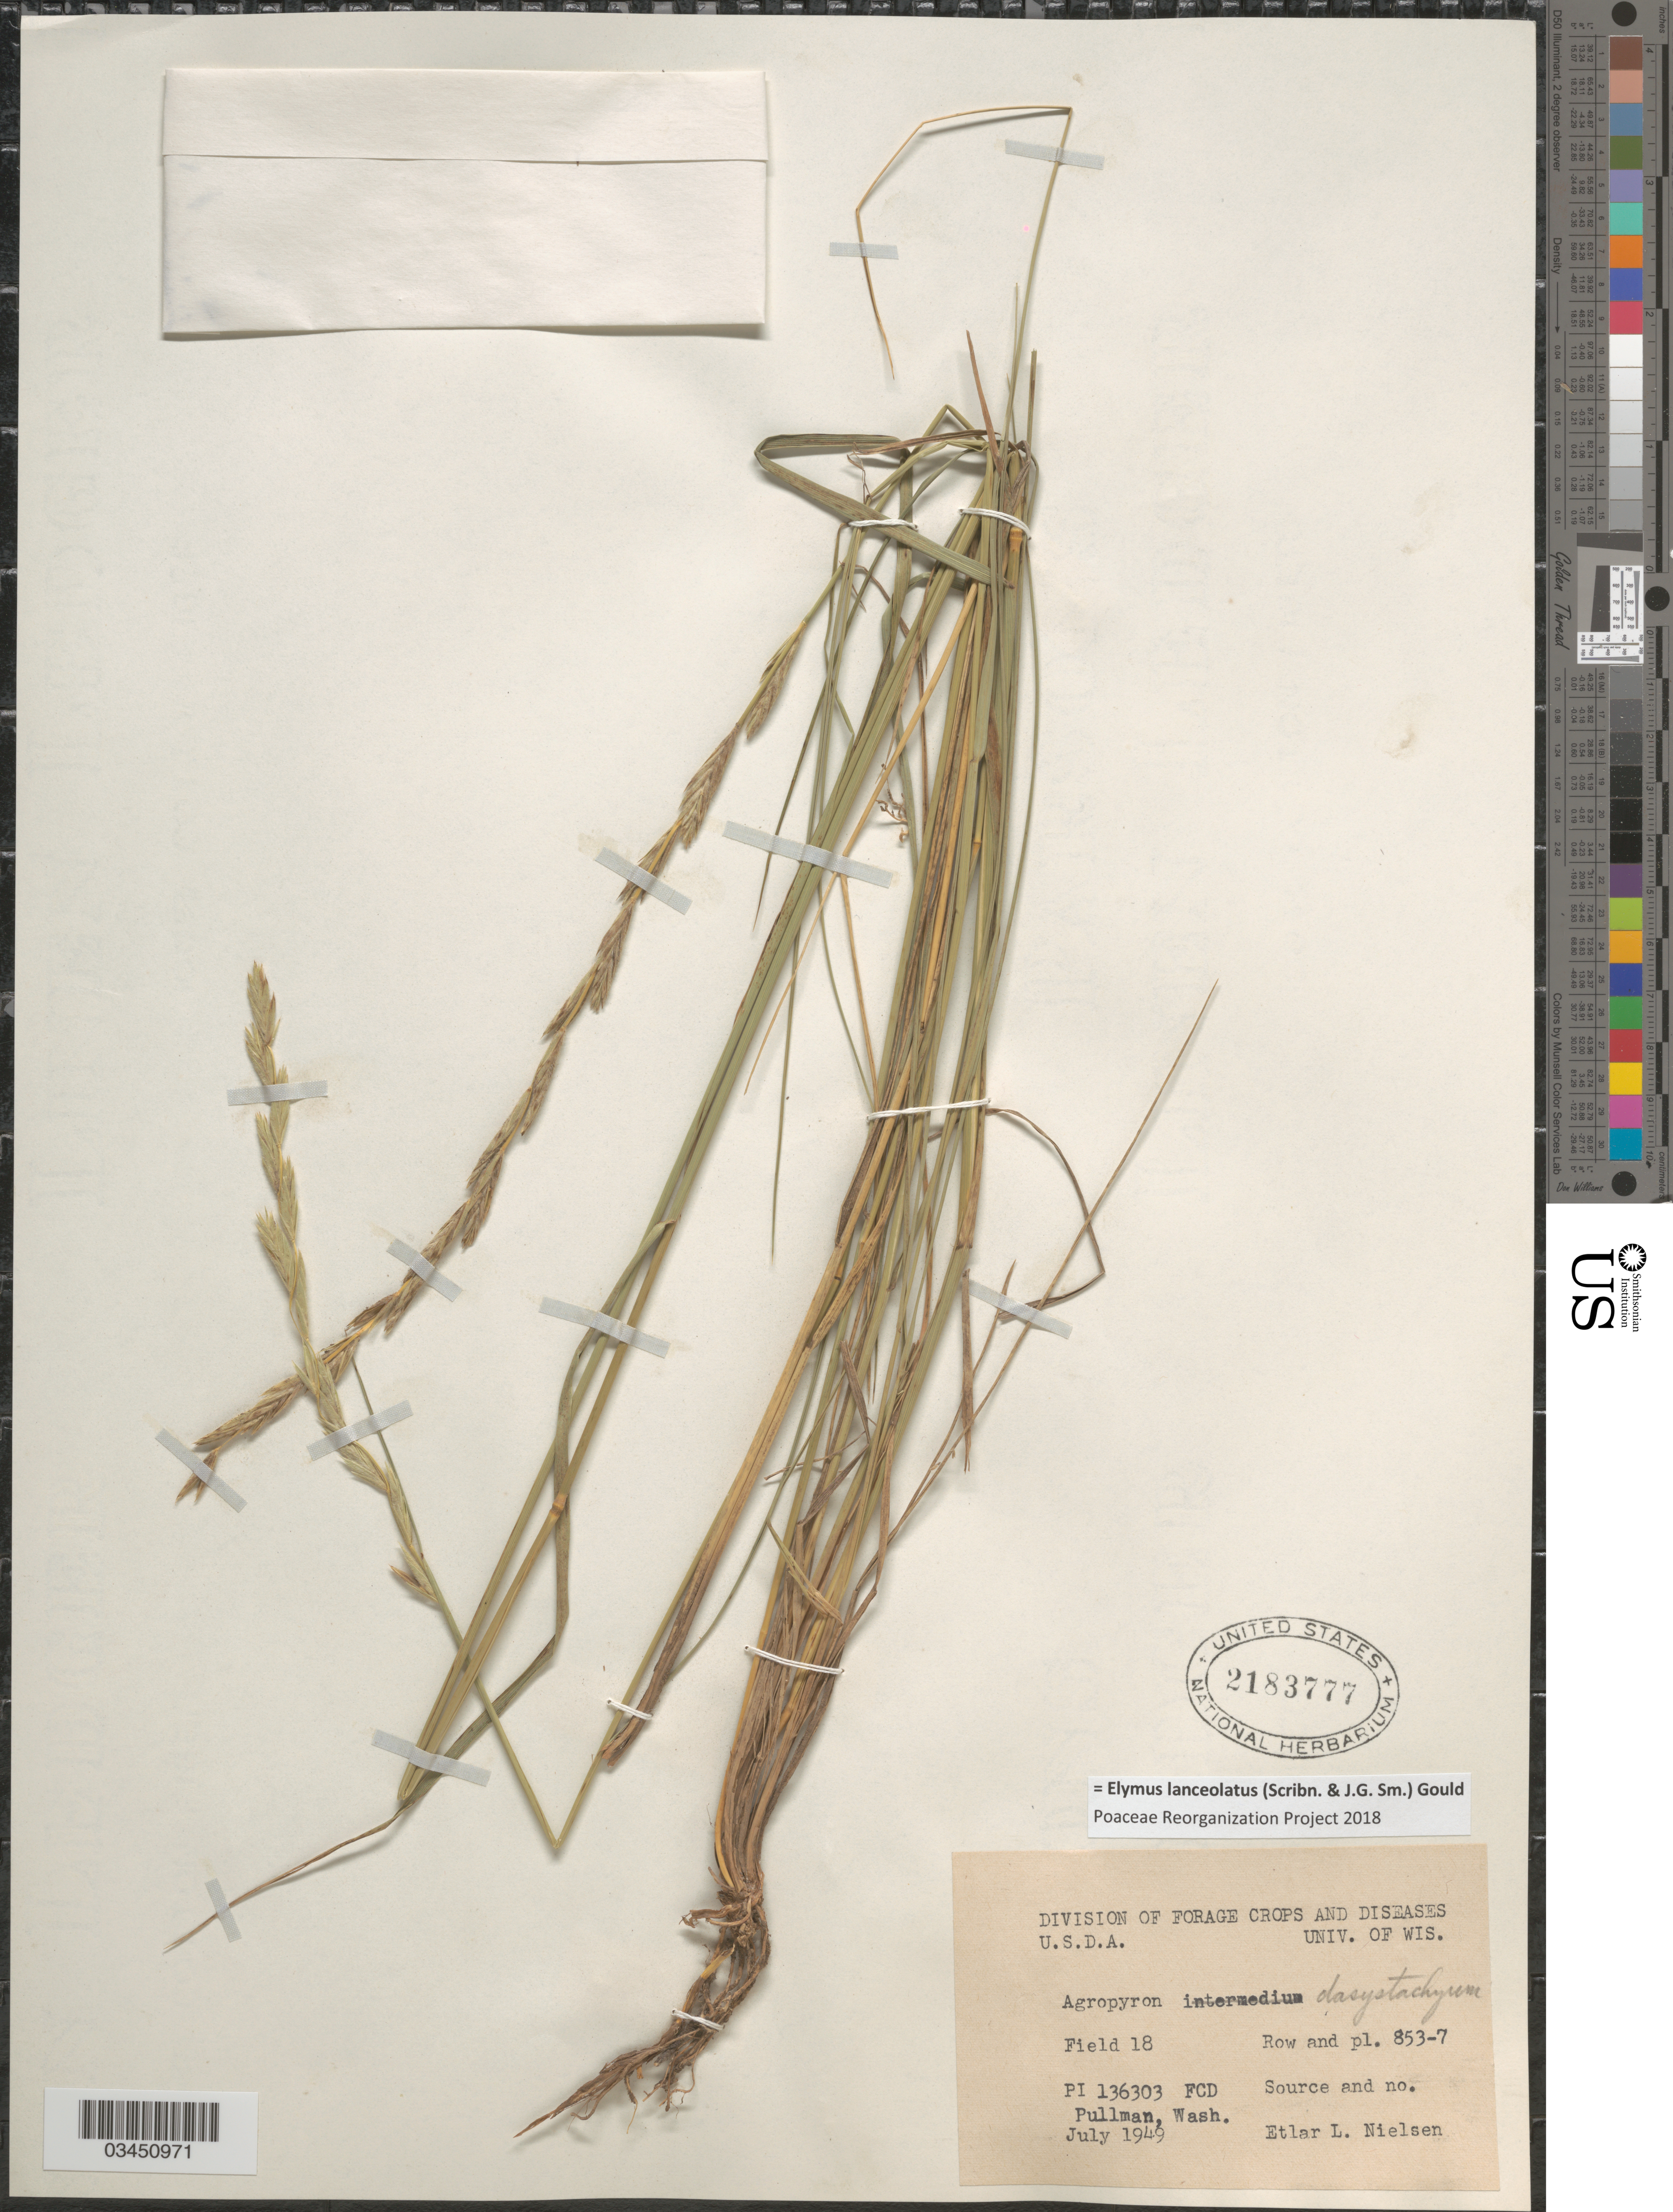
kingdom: Plantae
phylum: Tracheophyta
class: Liliopsida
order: Poales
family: Poaceae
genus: Elymus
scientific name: Elymus lanceolatus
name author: (Scribn. & J.G. Sm.) Gould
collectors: E. L. Nielsen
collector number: PI136303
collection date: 1949-07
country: United States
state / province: Washington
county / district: Whitman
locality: Field 18 Row and pl. 853-7. FCD Pullman.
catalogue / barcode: US 2183777